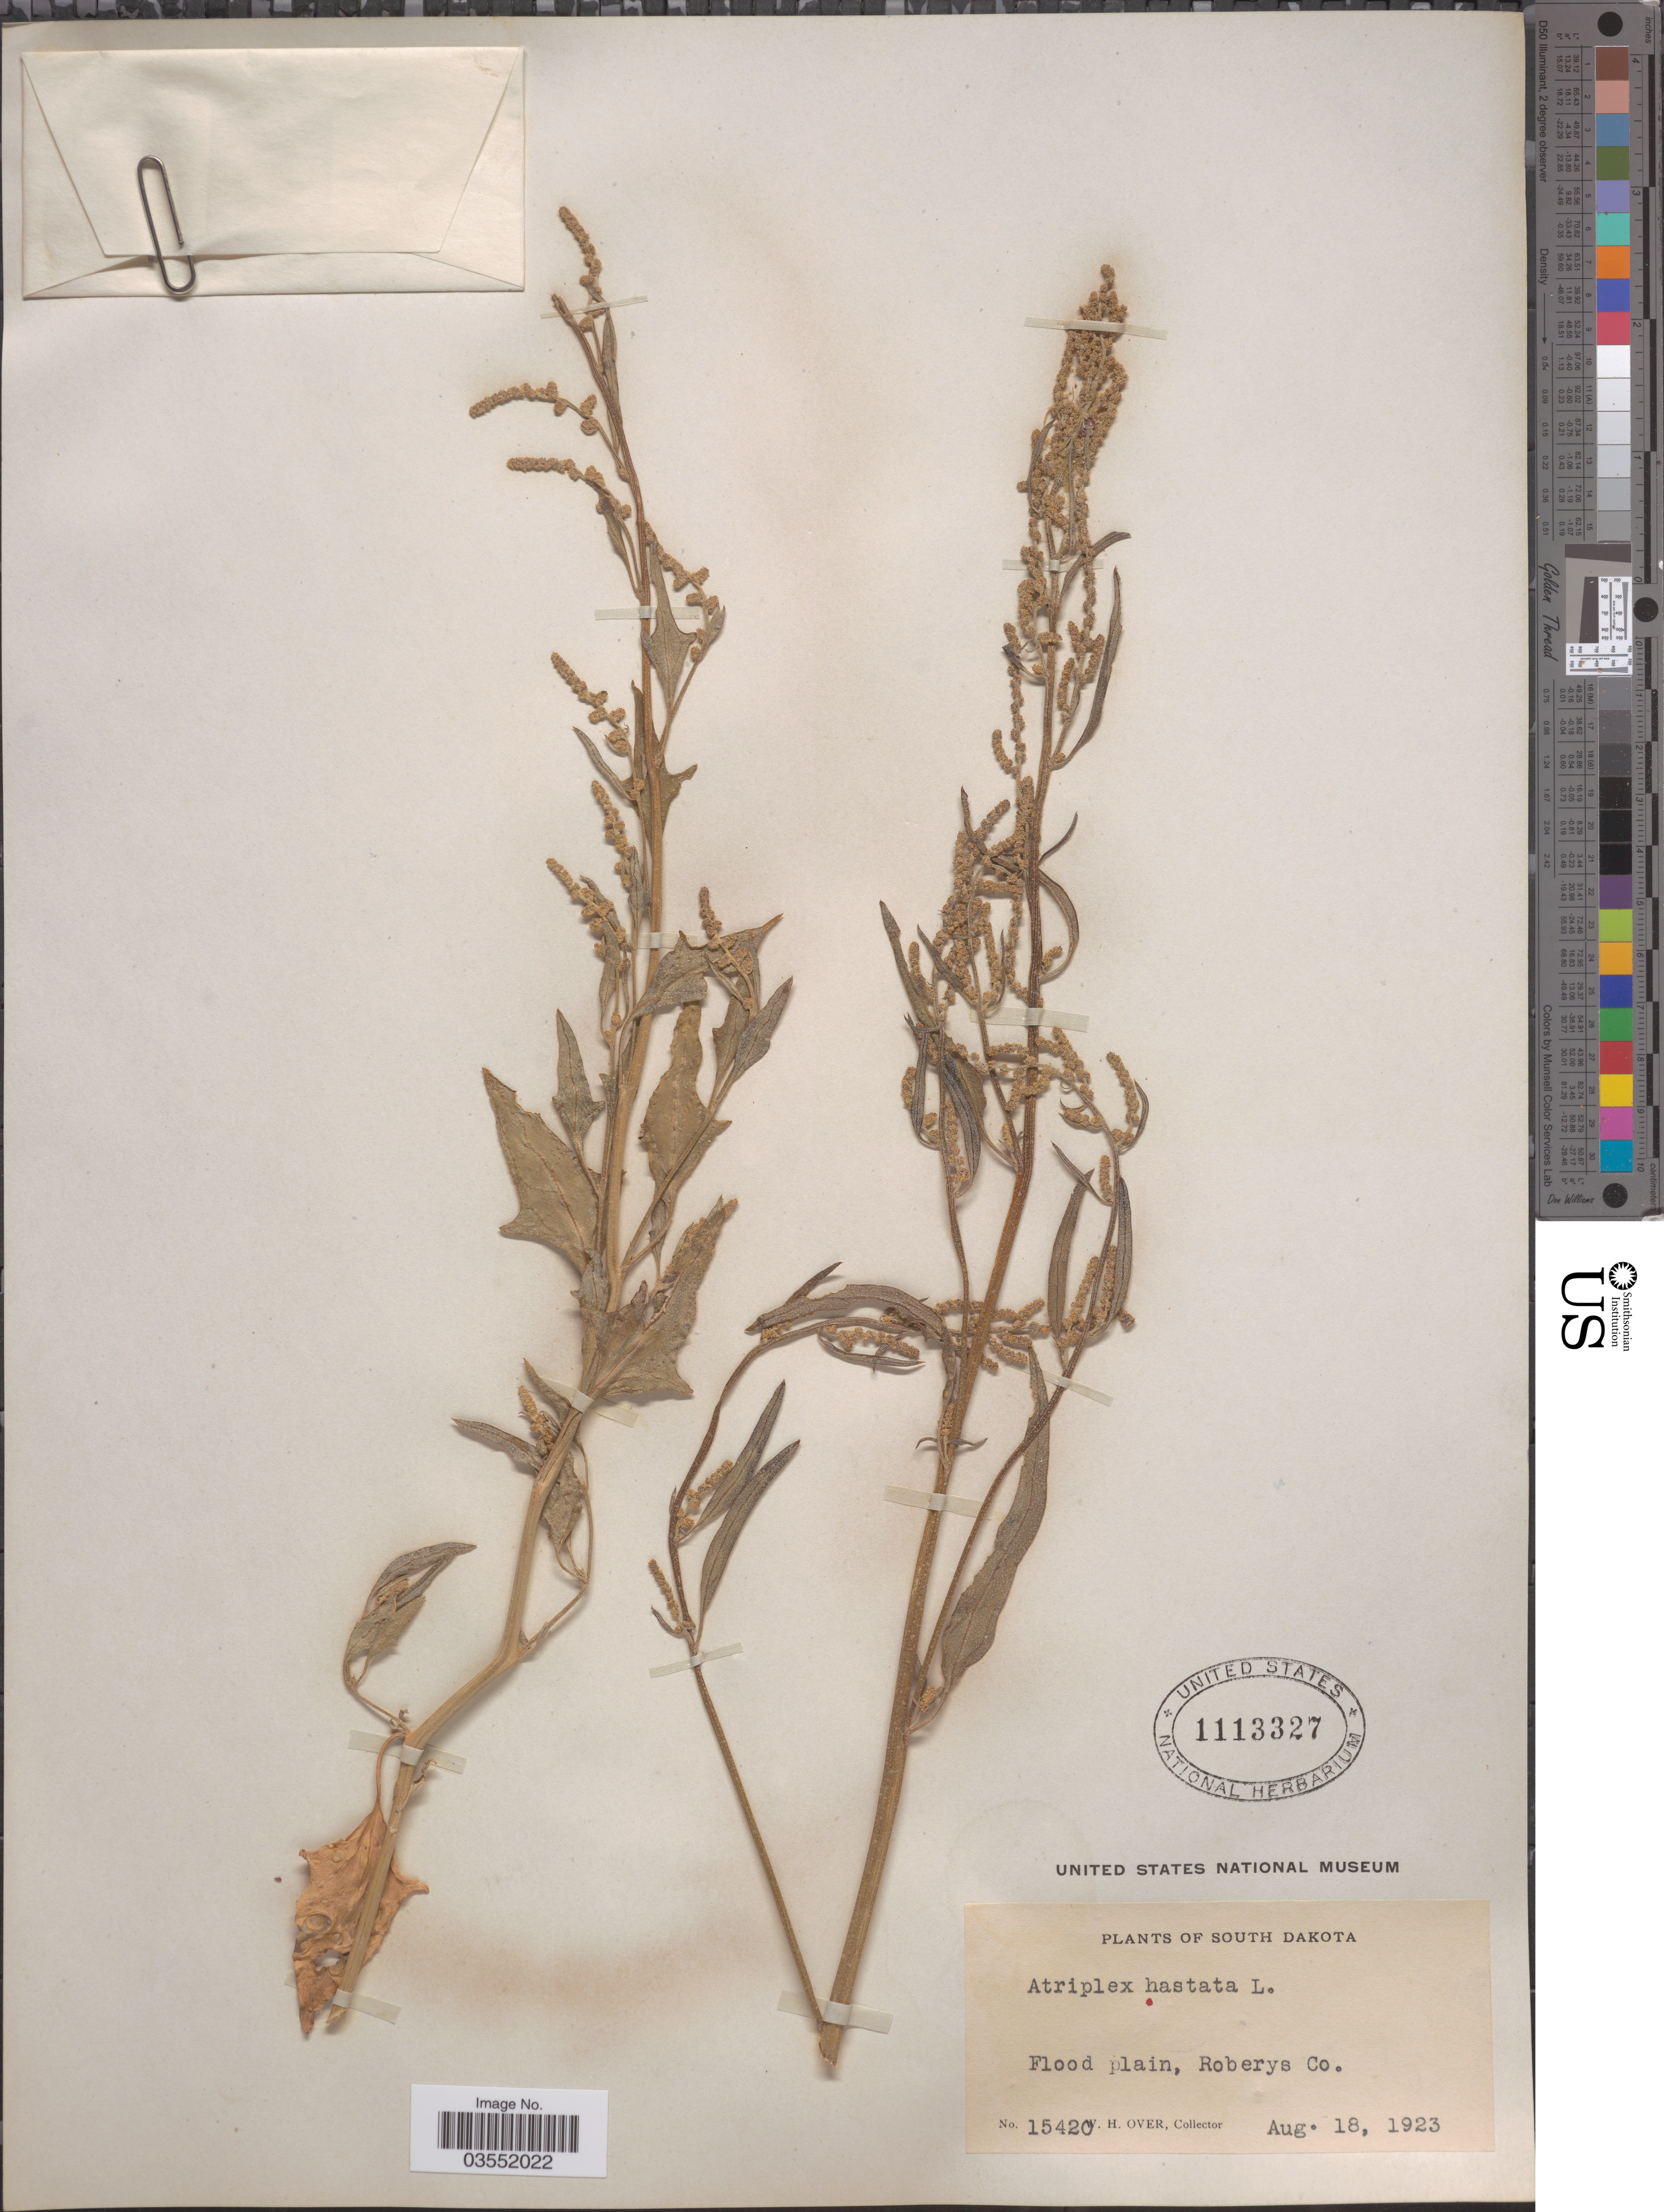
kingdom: Plantae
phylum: Tracheophyta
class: Magnoliopsida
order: Caryophyllales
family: Amaranthaceae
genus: Atriplex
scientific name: Atriplex hastata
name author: L.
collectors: W. Over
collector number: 15420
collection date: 1923-08-18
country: United States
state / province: South Dakota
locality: Flood plain, Roberys Co.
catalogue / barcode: US 1113327